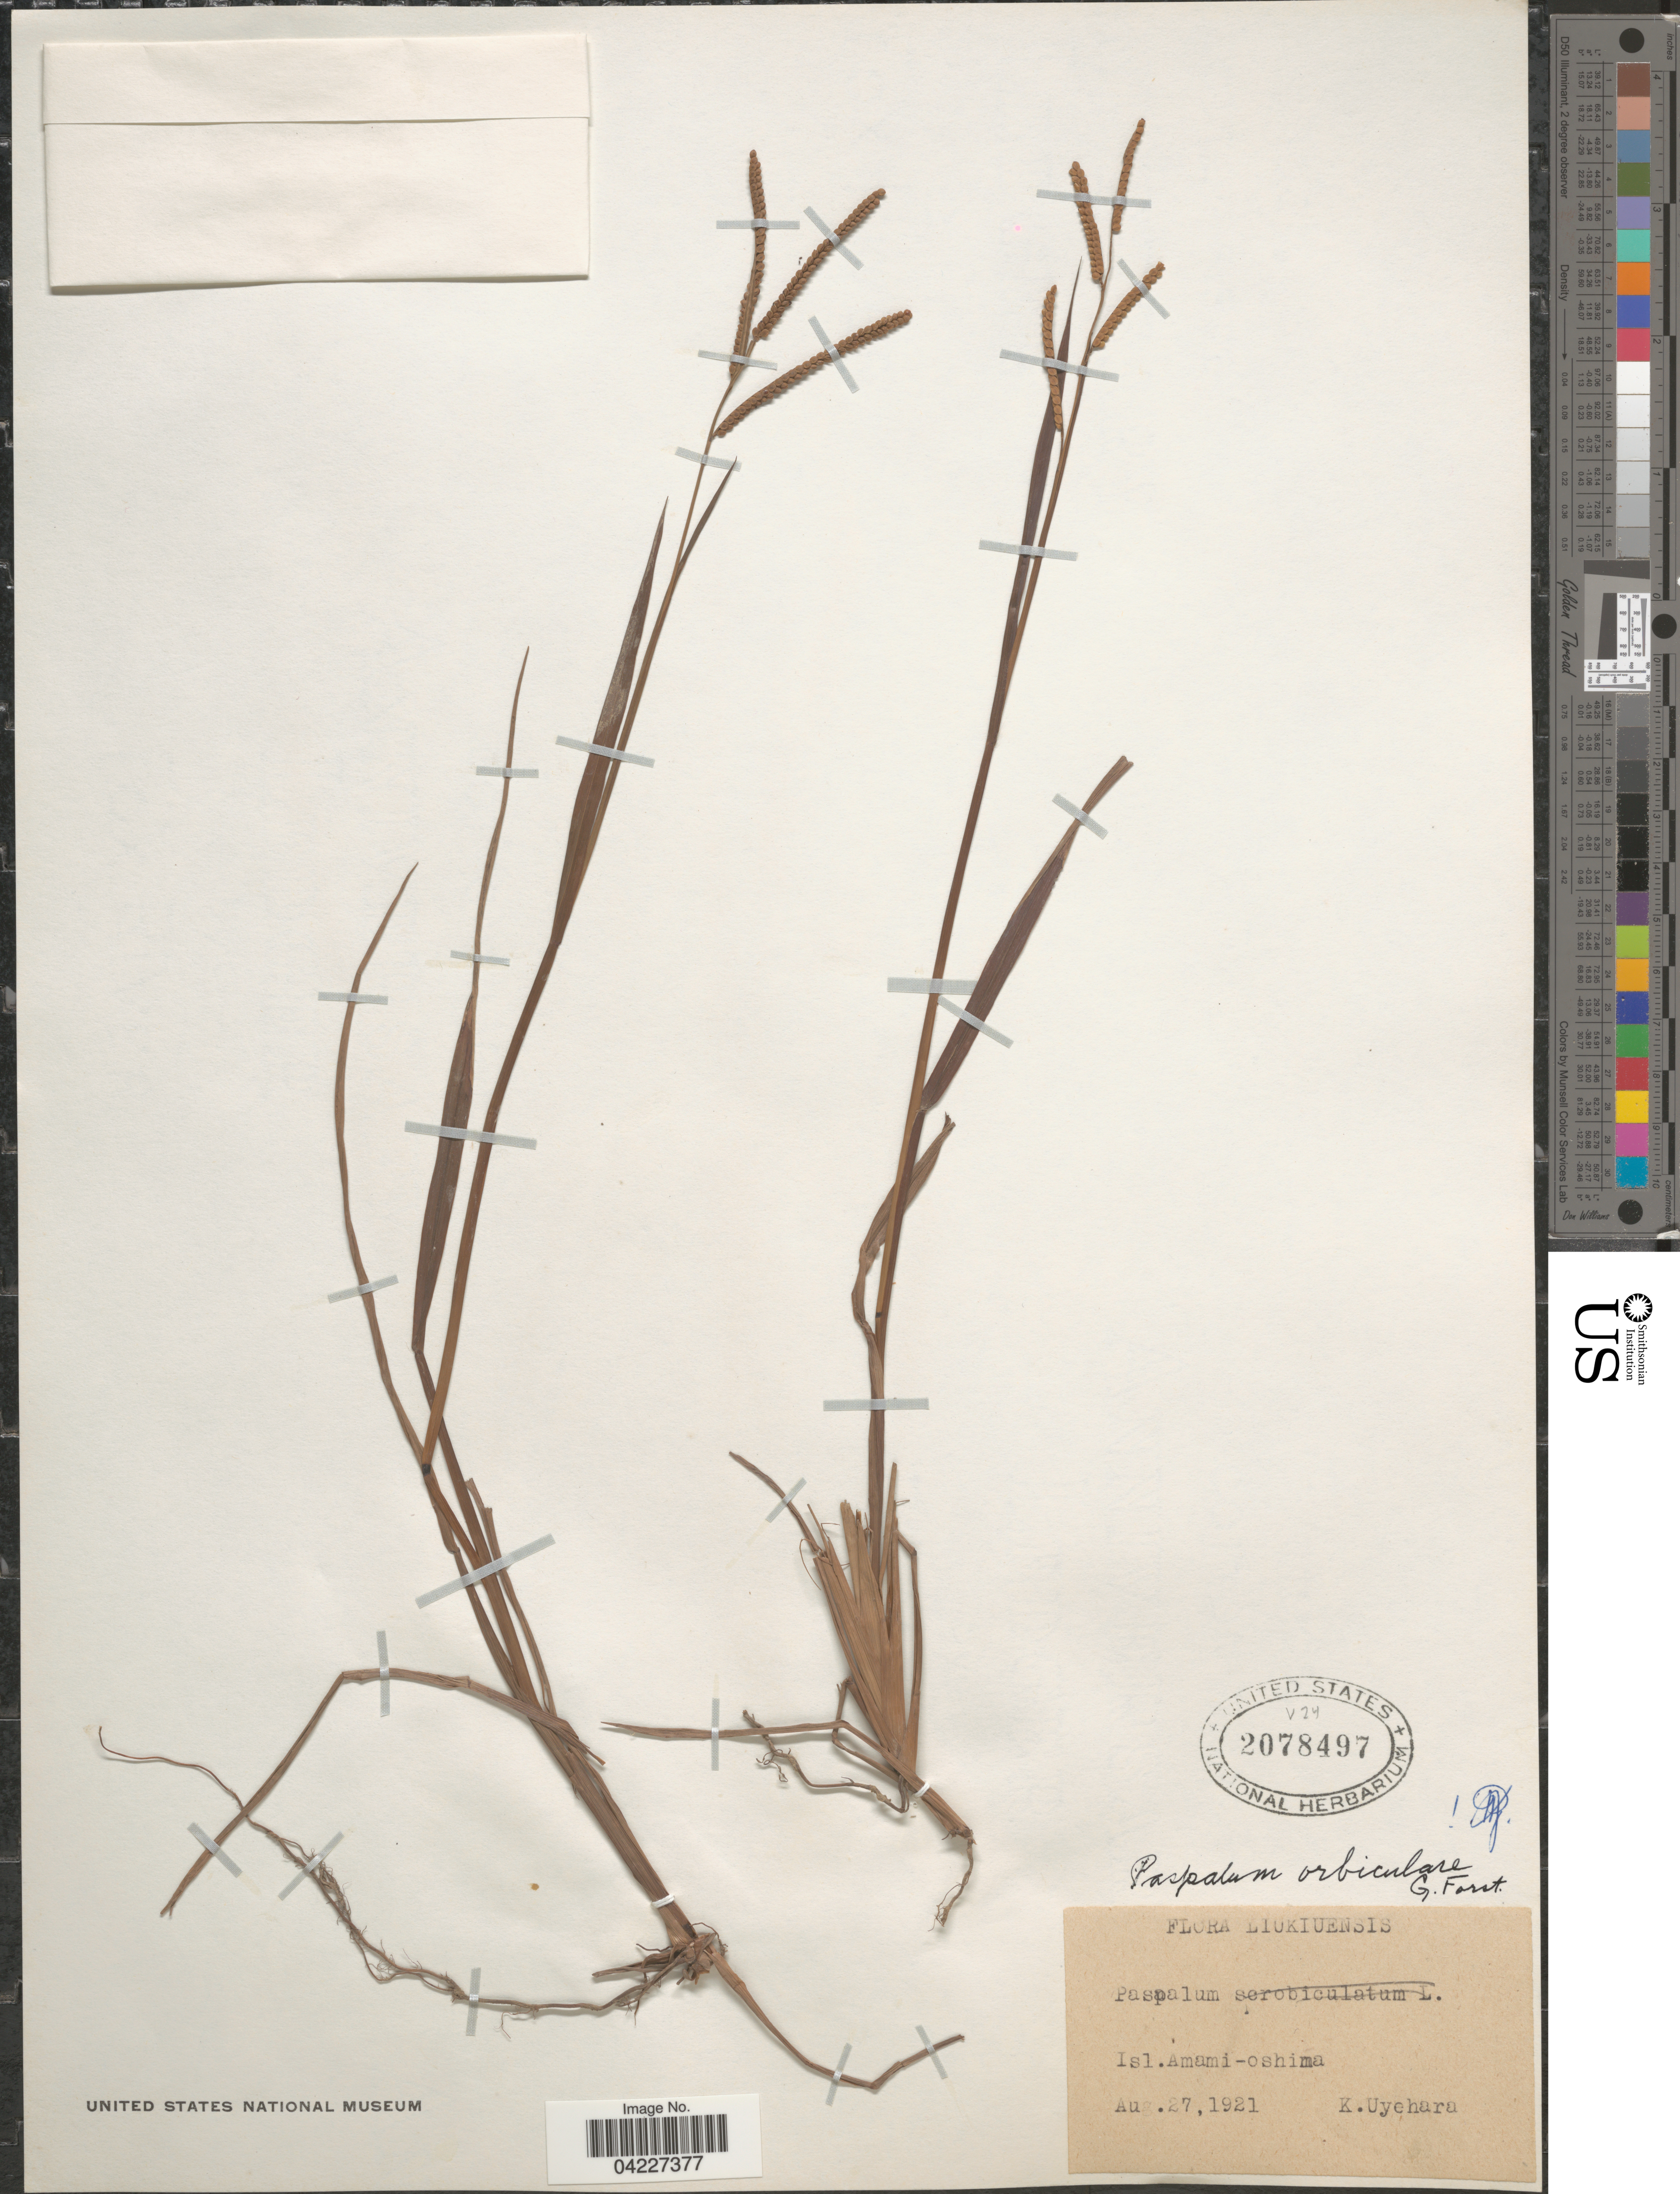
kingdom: Plantae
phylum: Tracheophyta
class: Liliopsida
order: Poales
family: Poaceae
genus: Paspalum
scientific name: Paspalum orbiculare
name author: G. Forst.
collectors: K. Uyehara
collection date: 1921-08-27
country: Japan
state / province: Okinawa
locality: Liukiuensis. Isl.Amami-Oshima.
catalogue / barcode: US 2078497